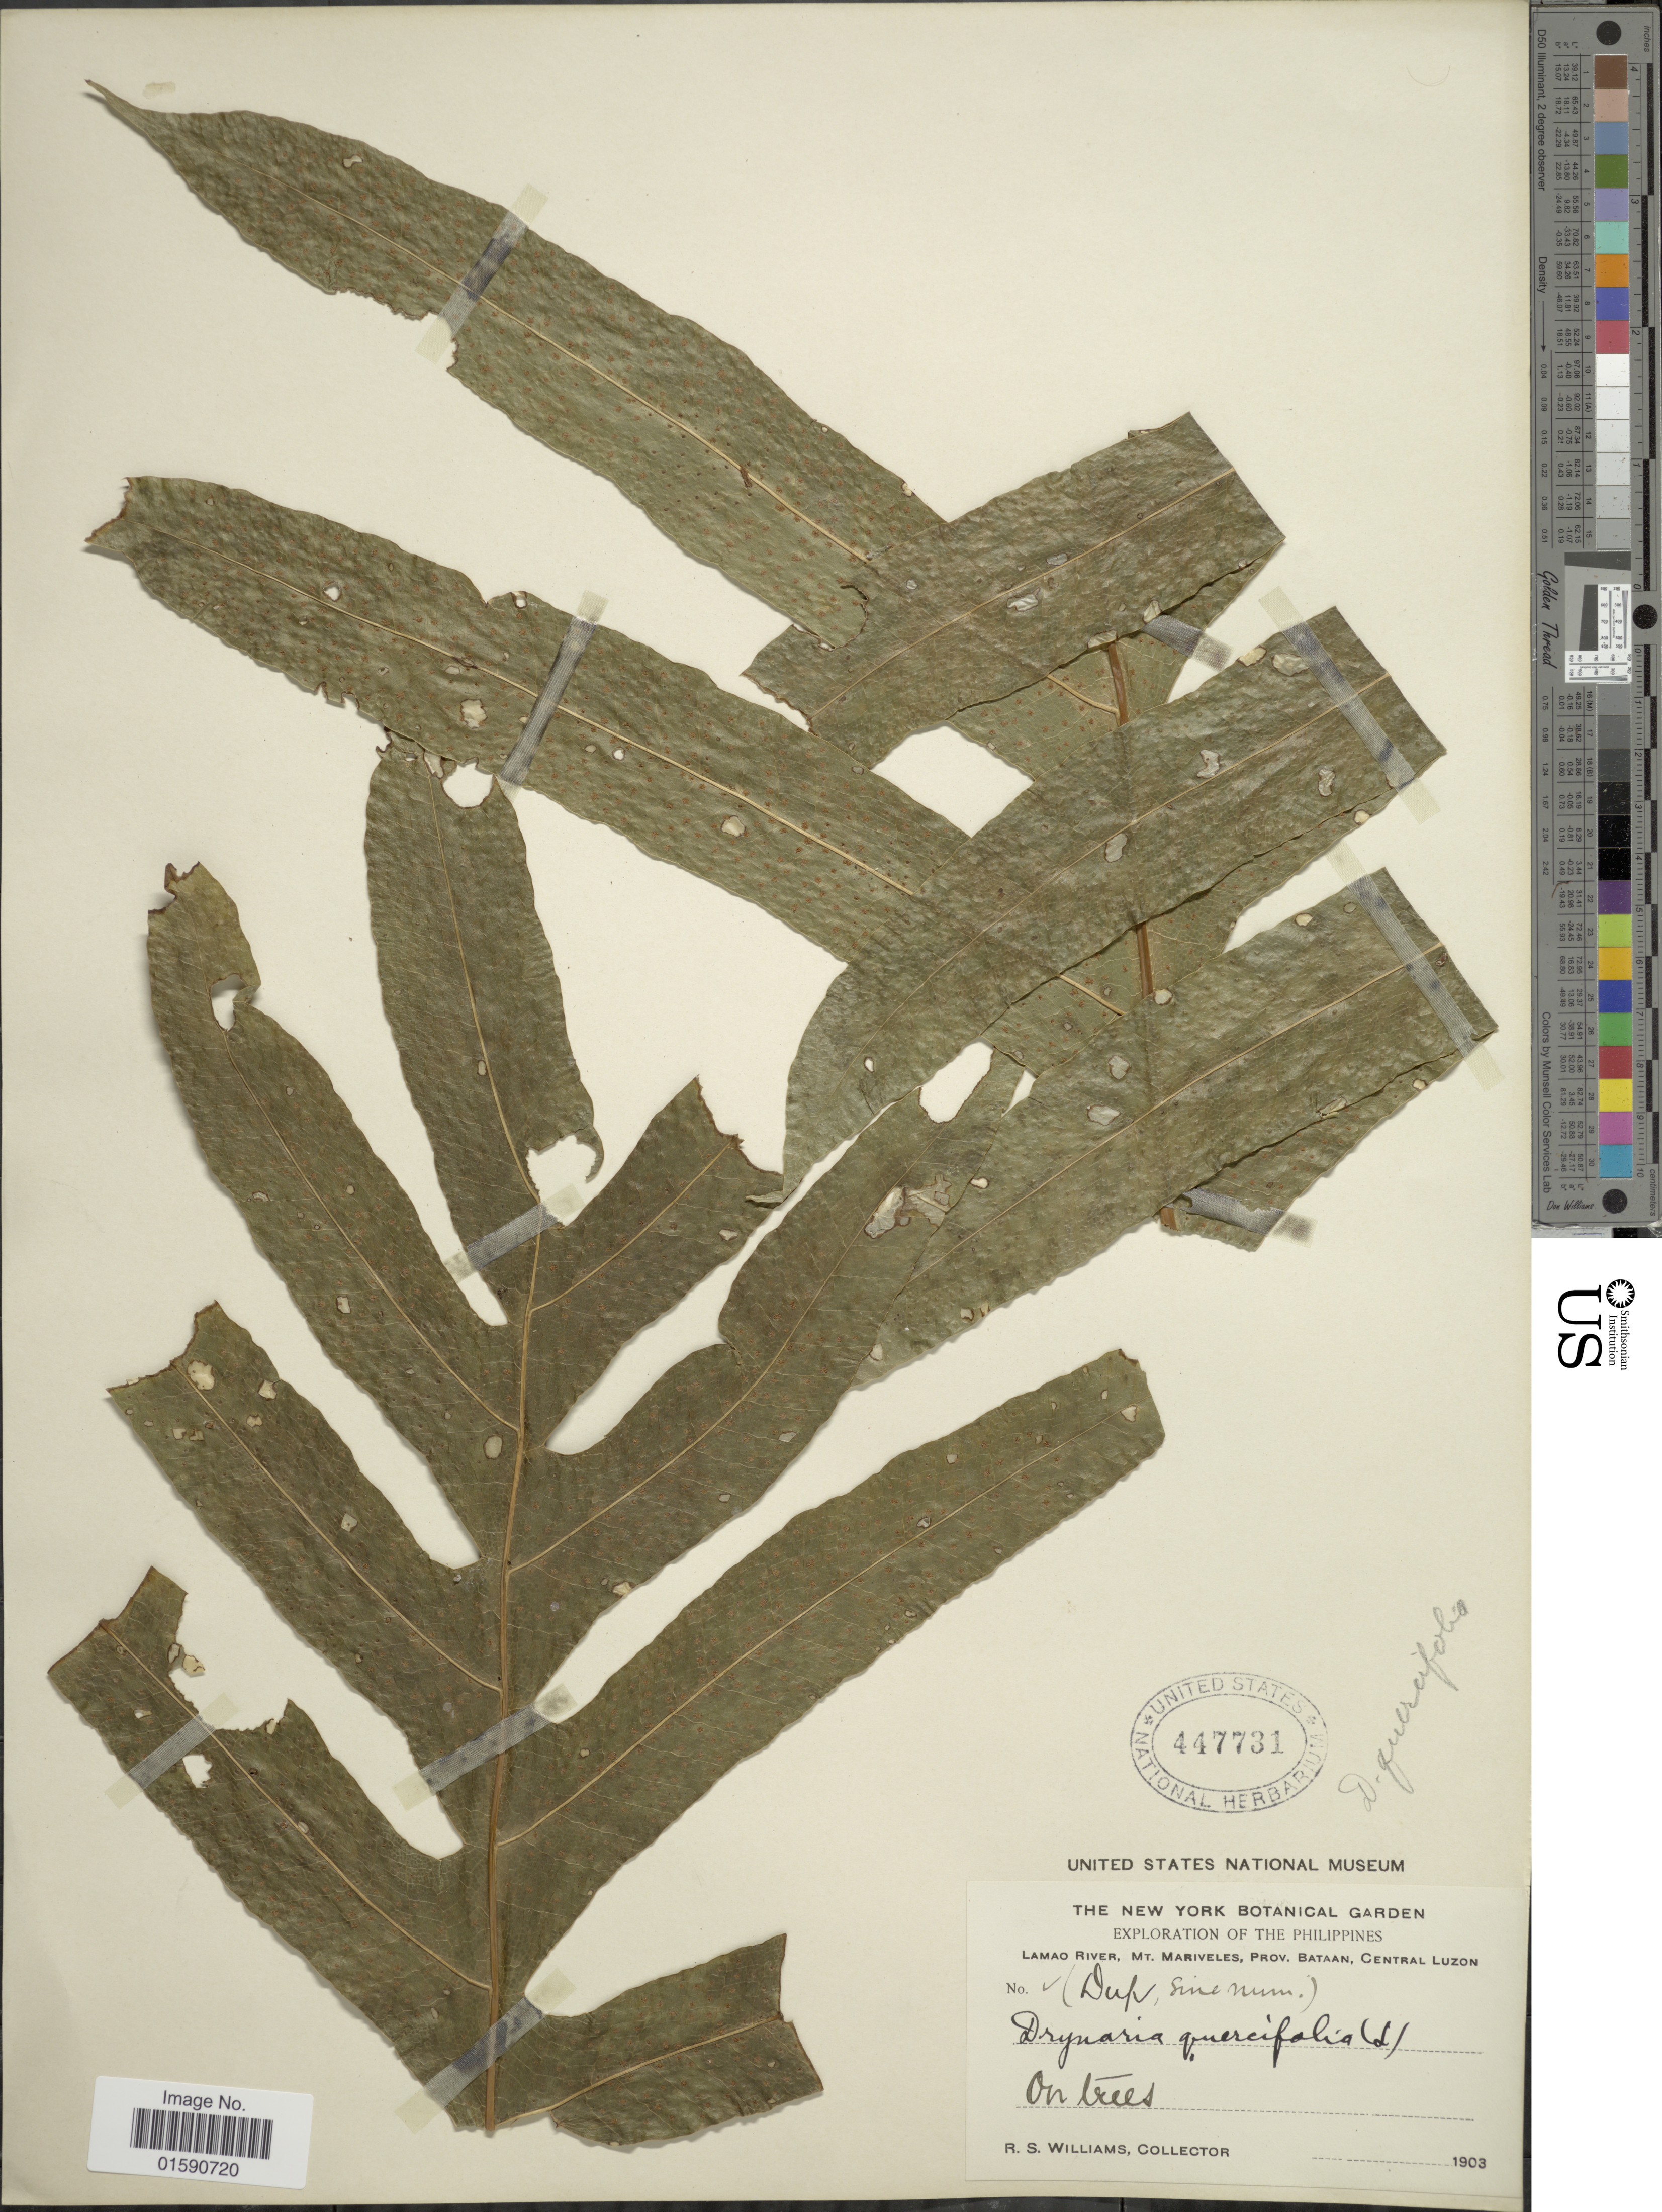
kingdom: Plantae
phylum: Tracheophyta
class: Polypodiopsida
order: Polypodiales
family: Polypodiaceae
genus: Drynaria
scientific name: Drynaria quercifolia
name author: (L.) J. Sm.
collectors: R. S. Williams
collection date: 1903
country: Philippines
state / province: Central Luzon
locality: Lamau River, Mt. Mariveles, Prov. Bataan, central Luzon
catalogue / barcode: US 447731